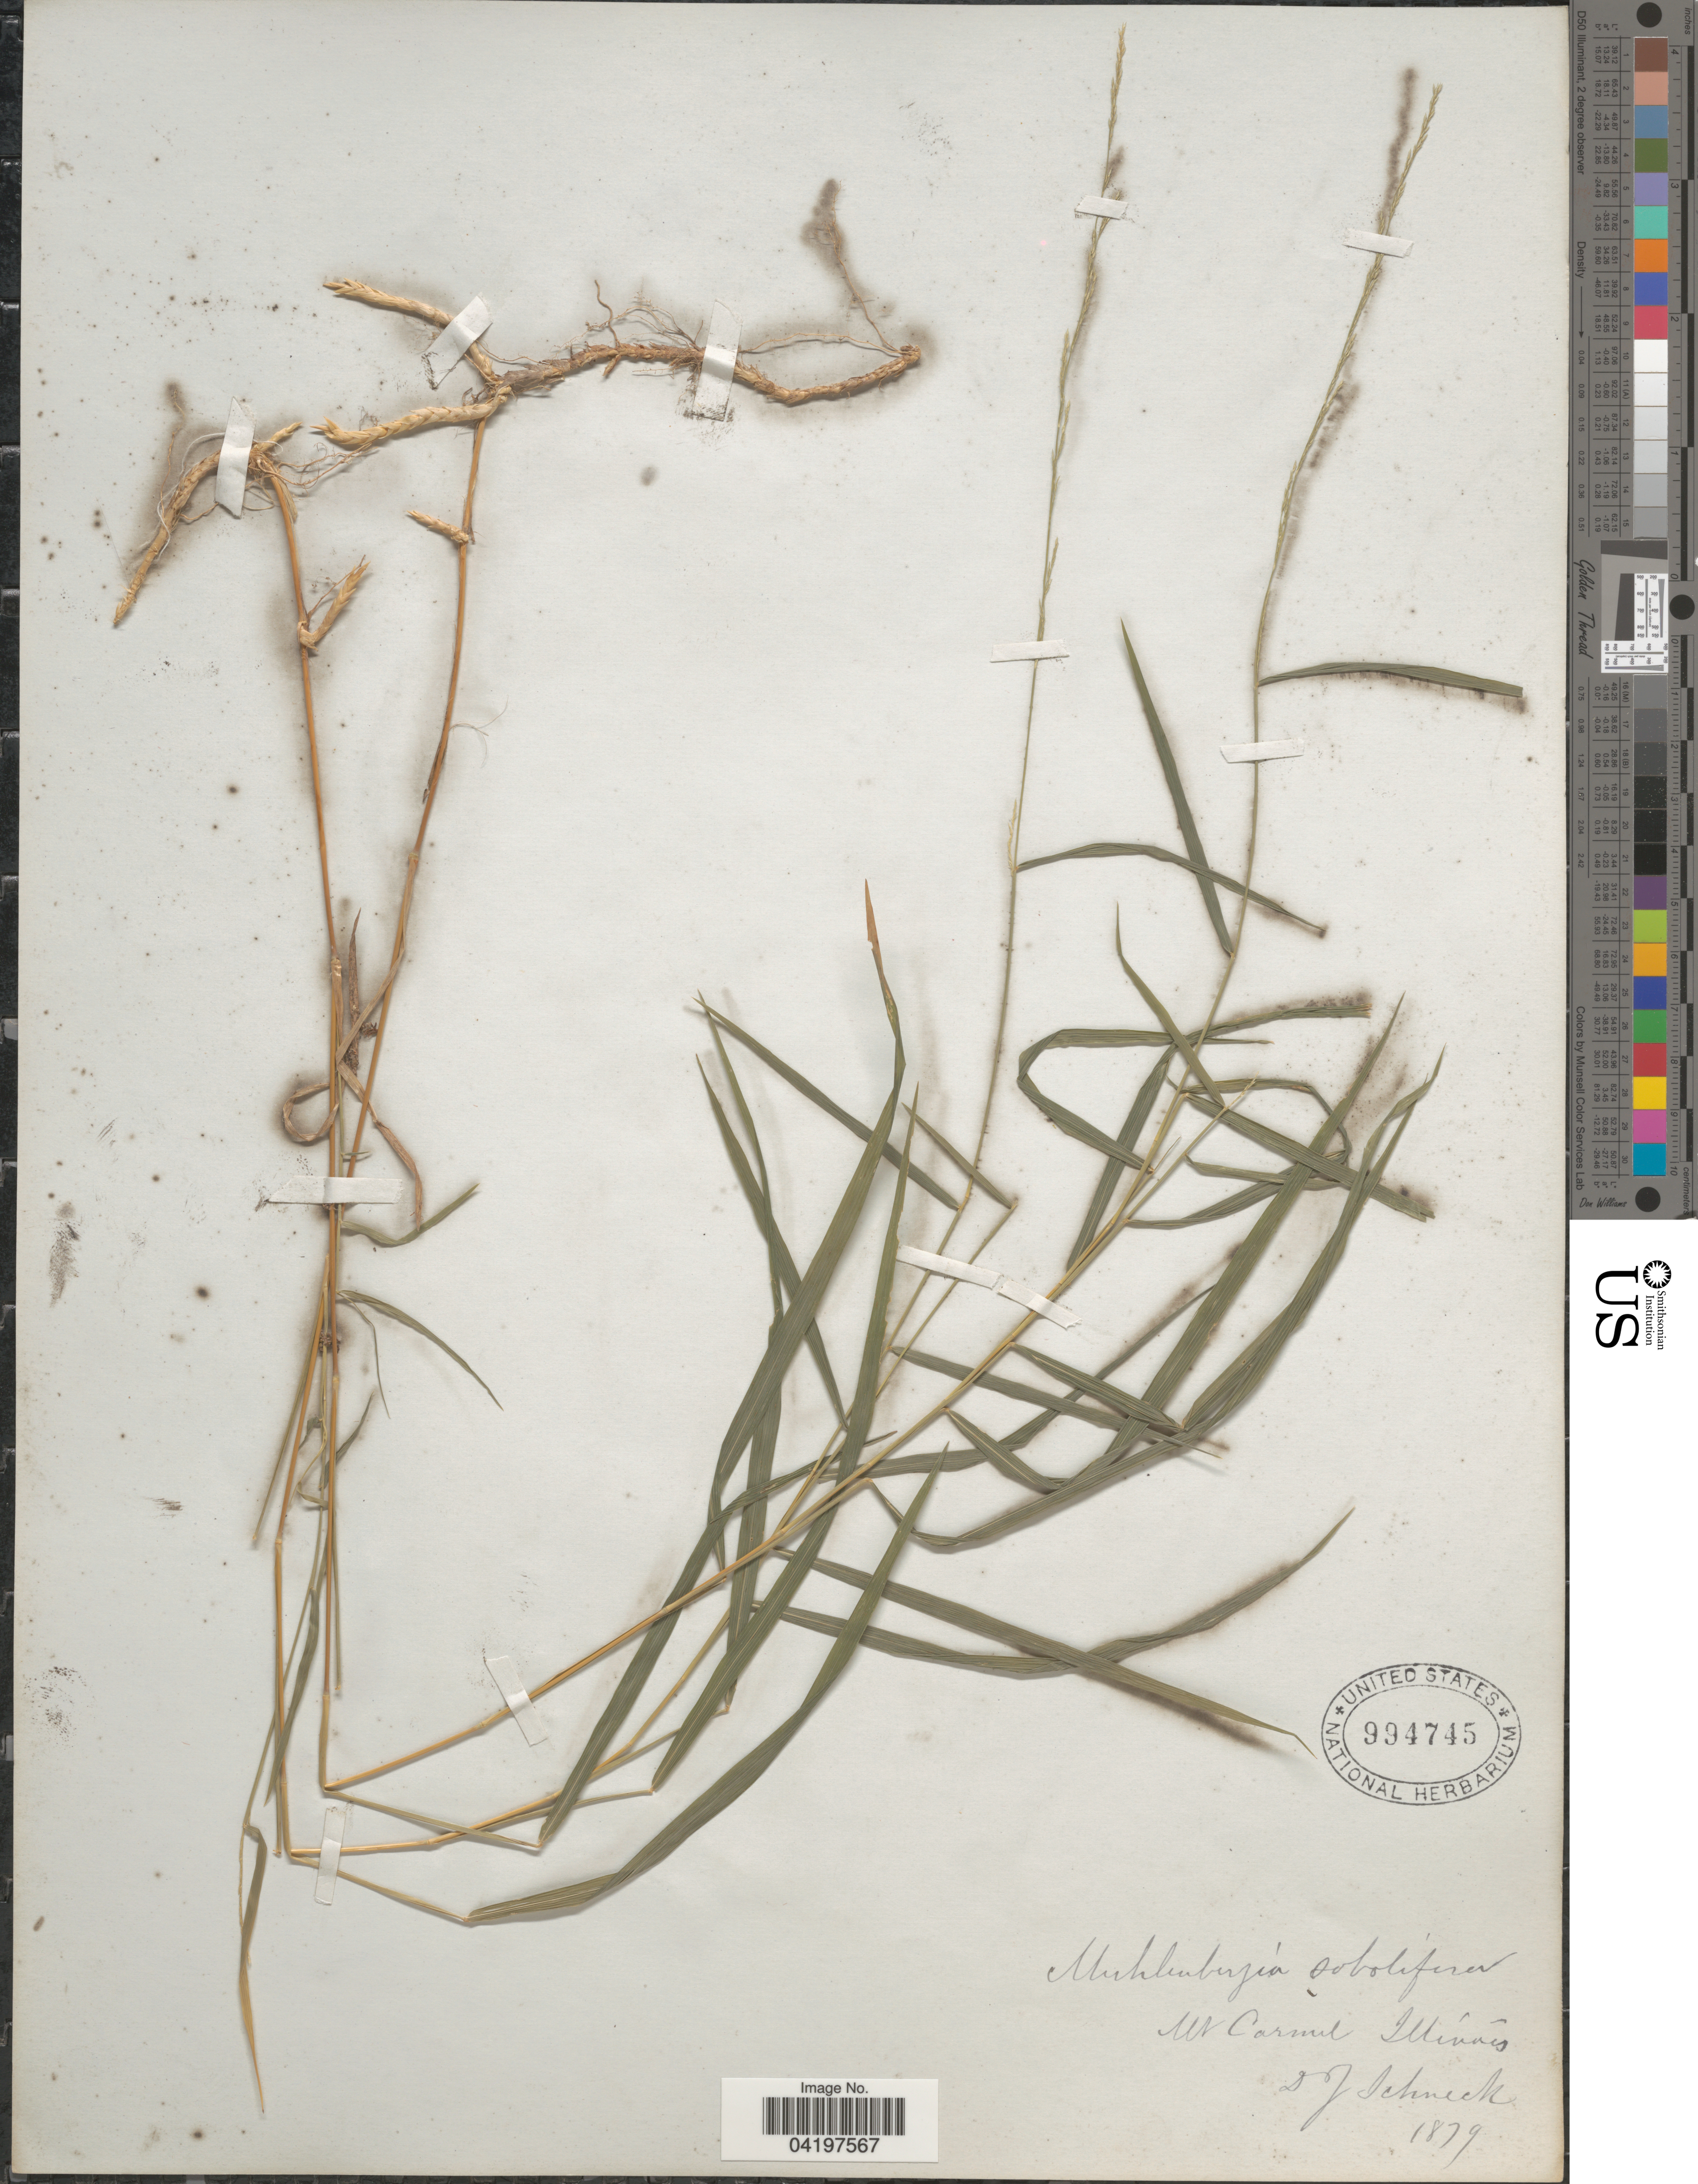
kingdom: Plantae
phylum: Tracheophyta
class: Liliopsida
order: Poales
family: Poaceae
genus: Muhlenbergia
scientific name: Muhlenbergia sobolifera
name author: (Muhl. ex Willd.) Trin.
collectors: J. Schneck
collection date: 1879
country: United States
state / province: Illinois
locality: Mt Carmel.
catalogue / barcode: US 994745